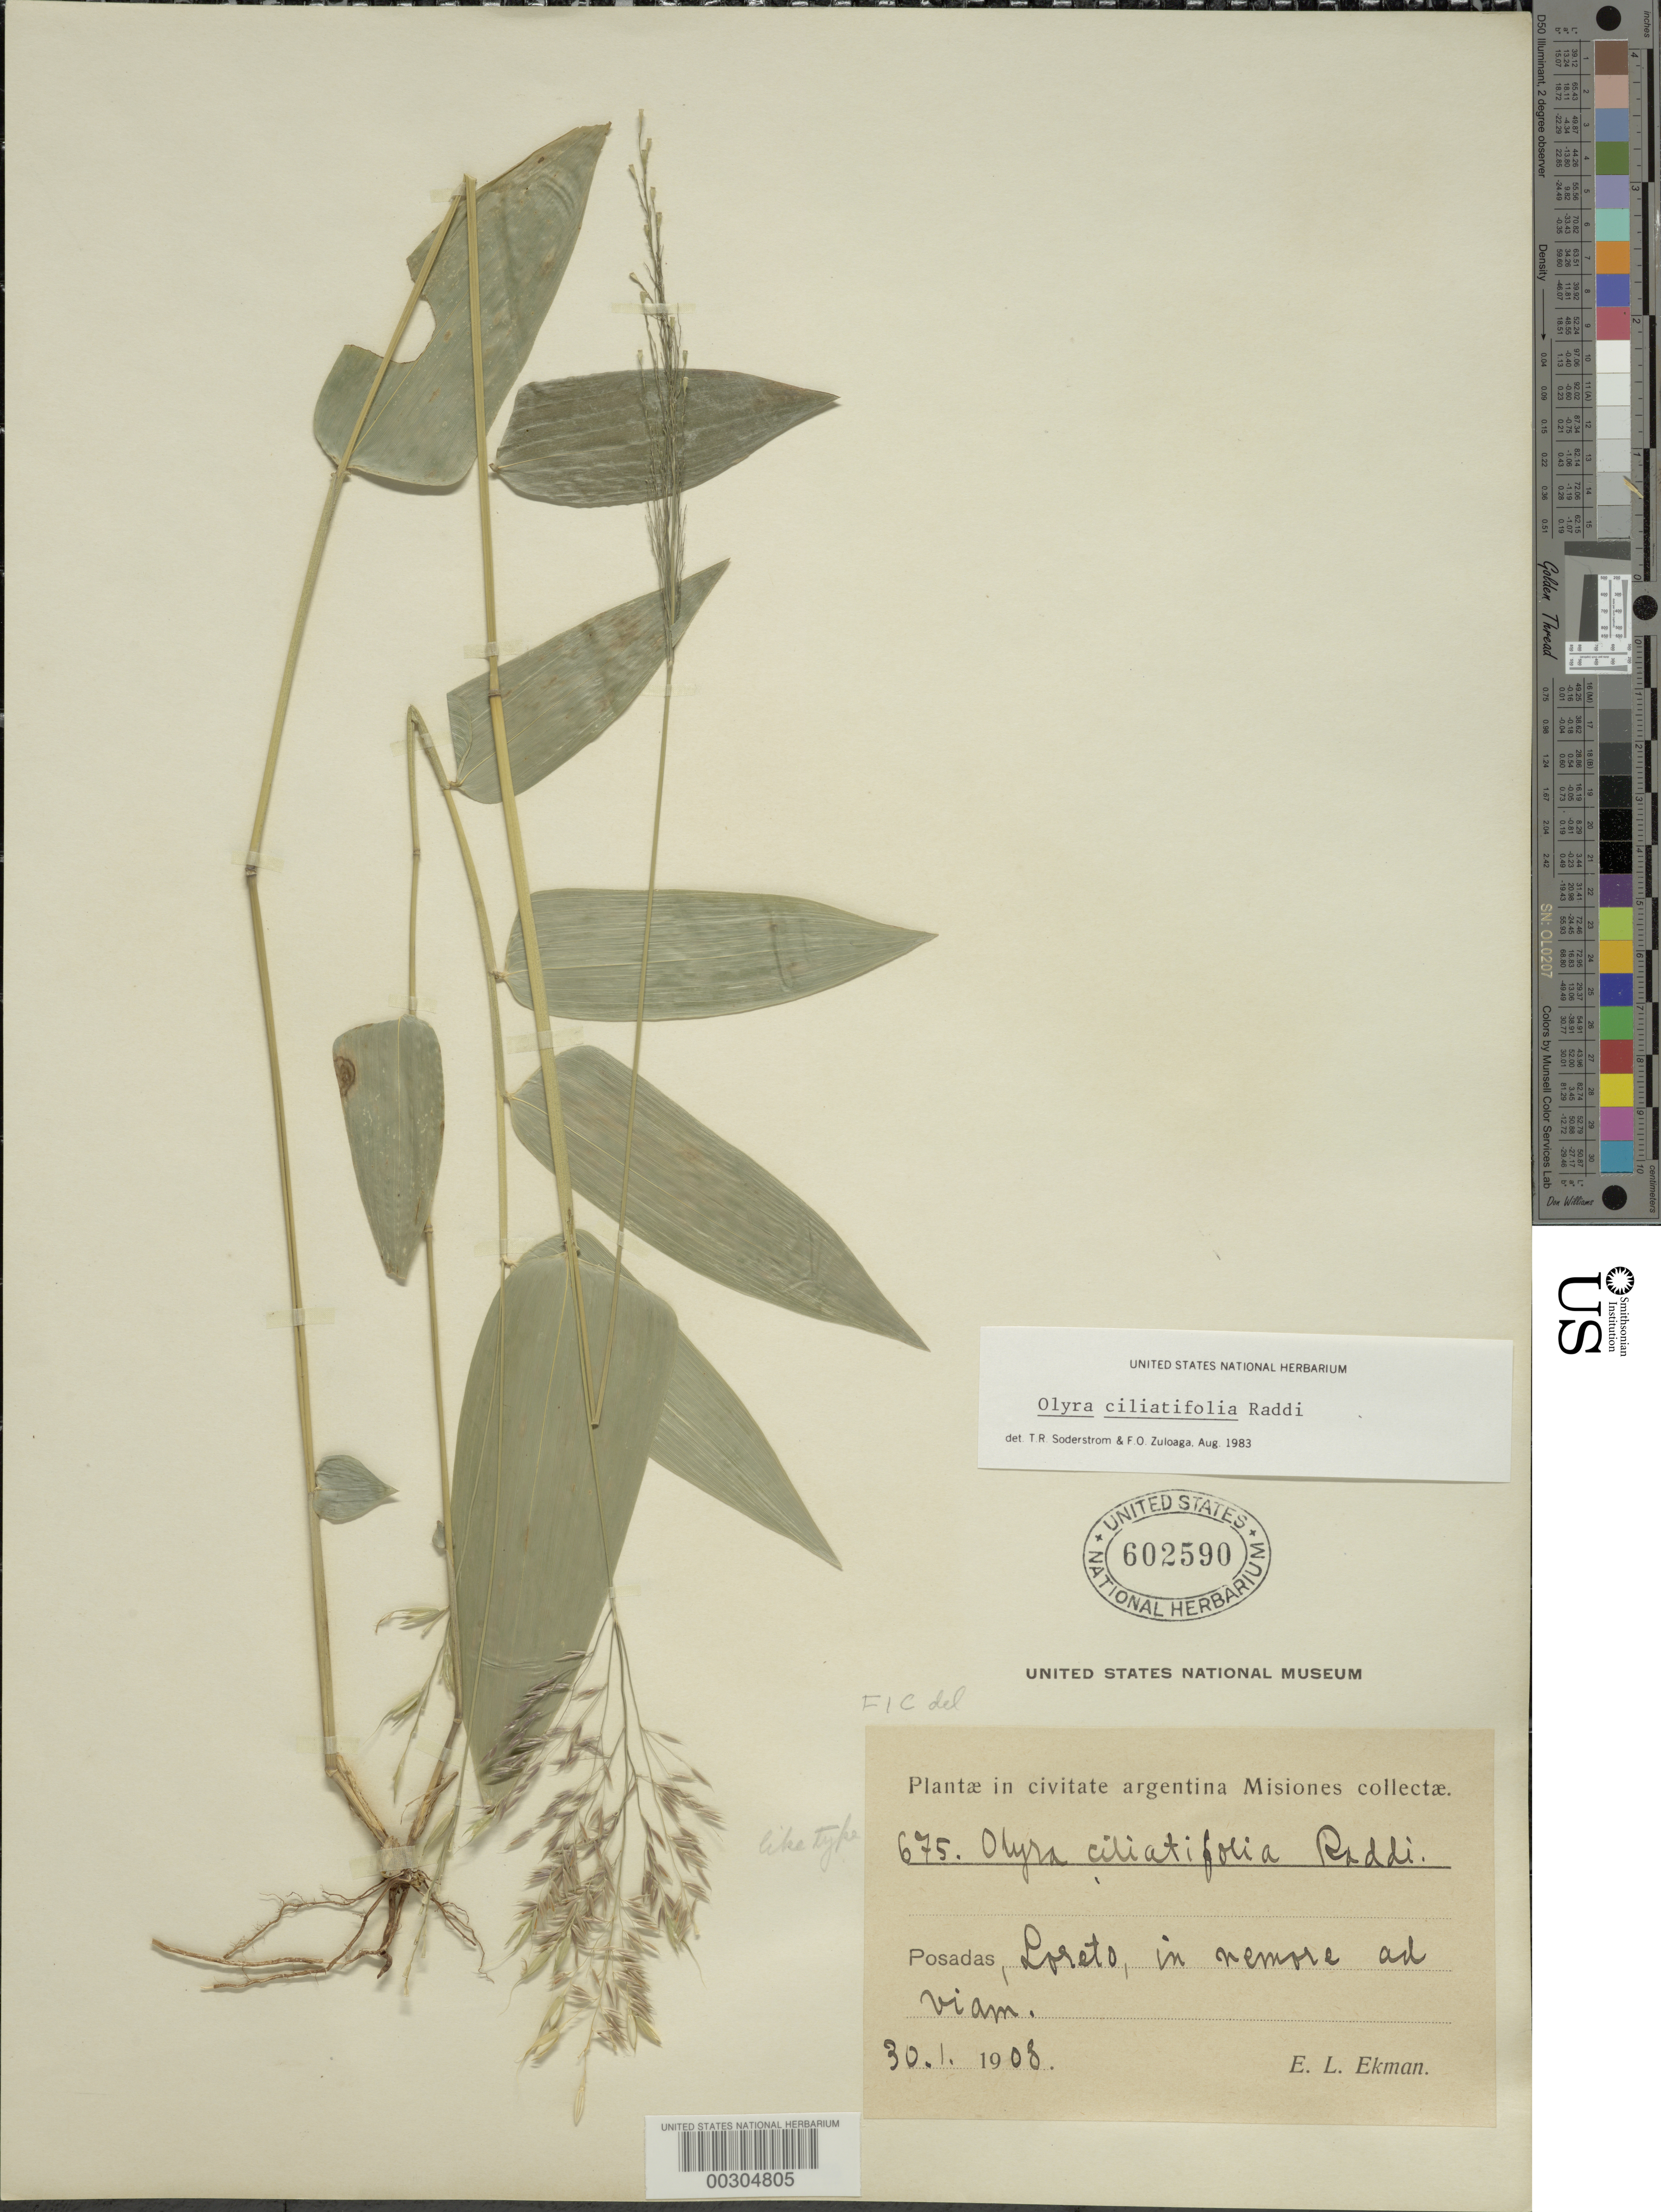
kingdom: Plantae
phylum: Tracheophyta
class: Liliopsida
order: Poales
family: Poaceae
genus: Olyra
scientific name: Olyra ciliatifolia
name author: Raddi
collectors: E. L. Ekman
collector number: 675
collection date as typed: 30 Jan 1908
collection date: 1908-01-30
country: Argentina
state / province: Misiones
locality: Loreto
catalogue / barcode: US 602590